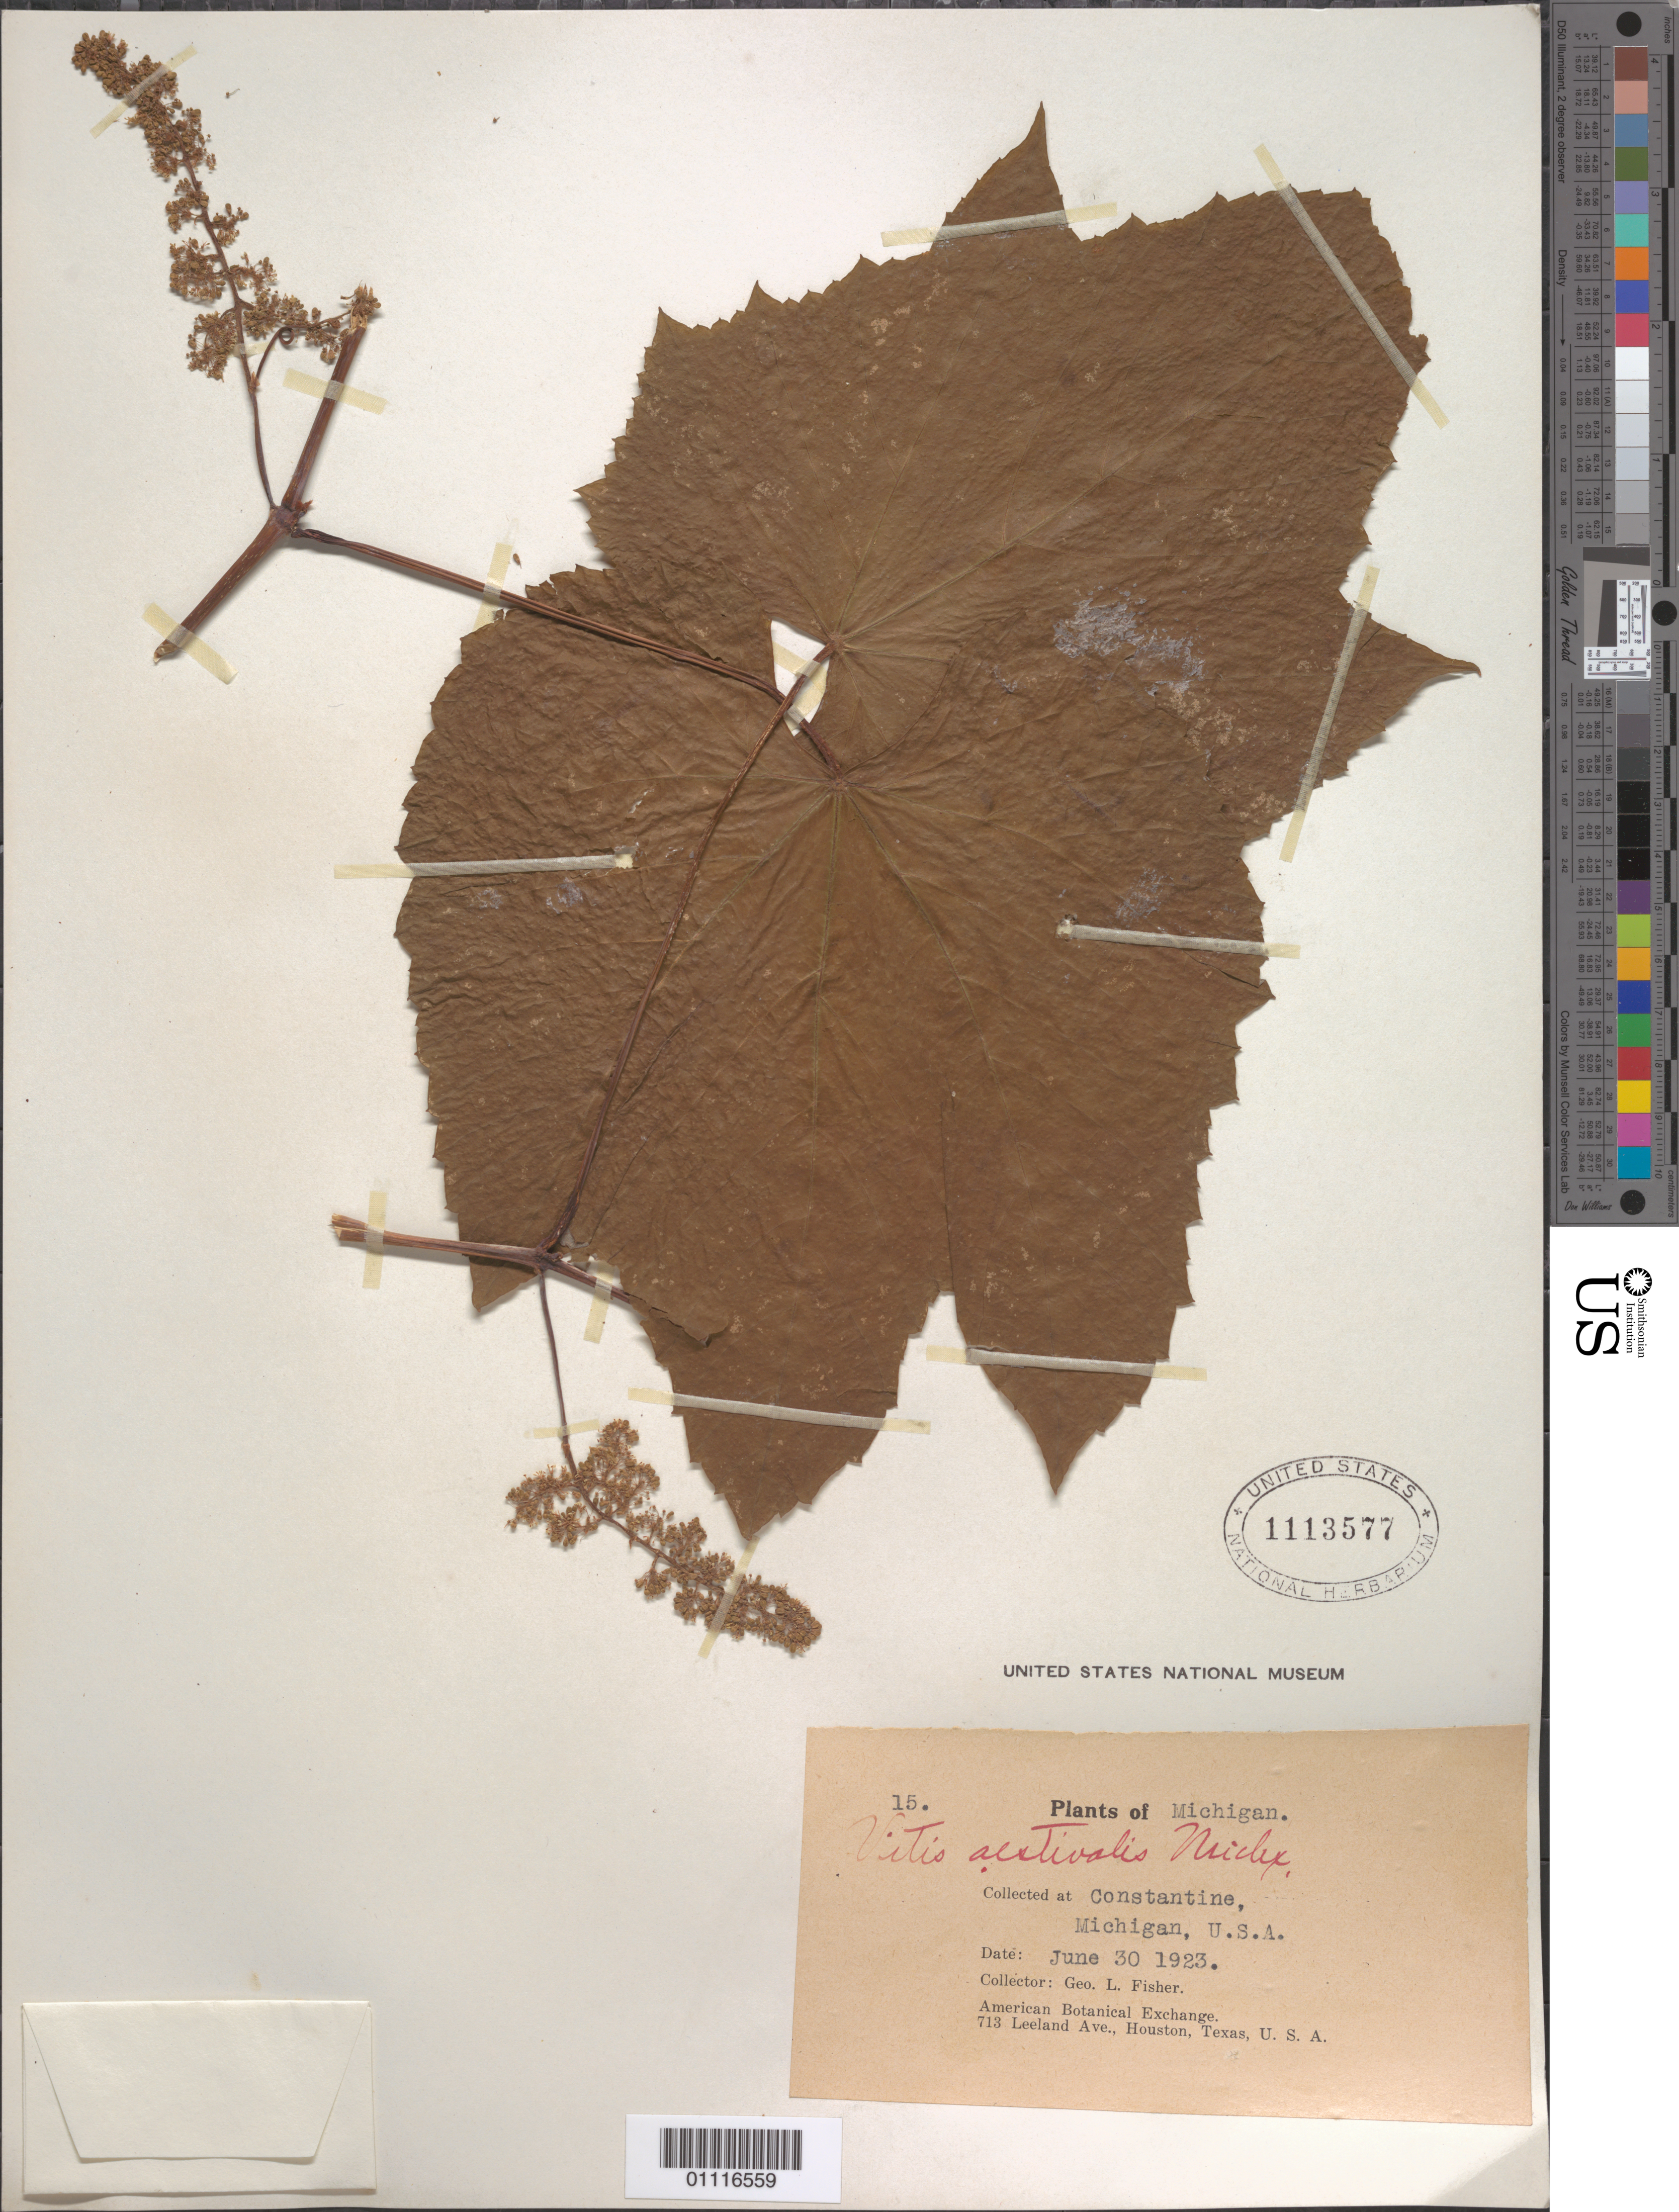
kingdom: Plantae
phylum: Tracheophyta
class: Magnoliopsida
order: Vitales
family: Vitaceae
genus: Vitis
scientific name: Vitis aestivalis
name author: Michx.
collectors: G. L. Fisher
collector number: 15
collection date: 1923-06-30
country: United States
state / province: Michigan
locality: Constantine.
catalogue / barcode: US 1113577